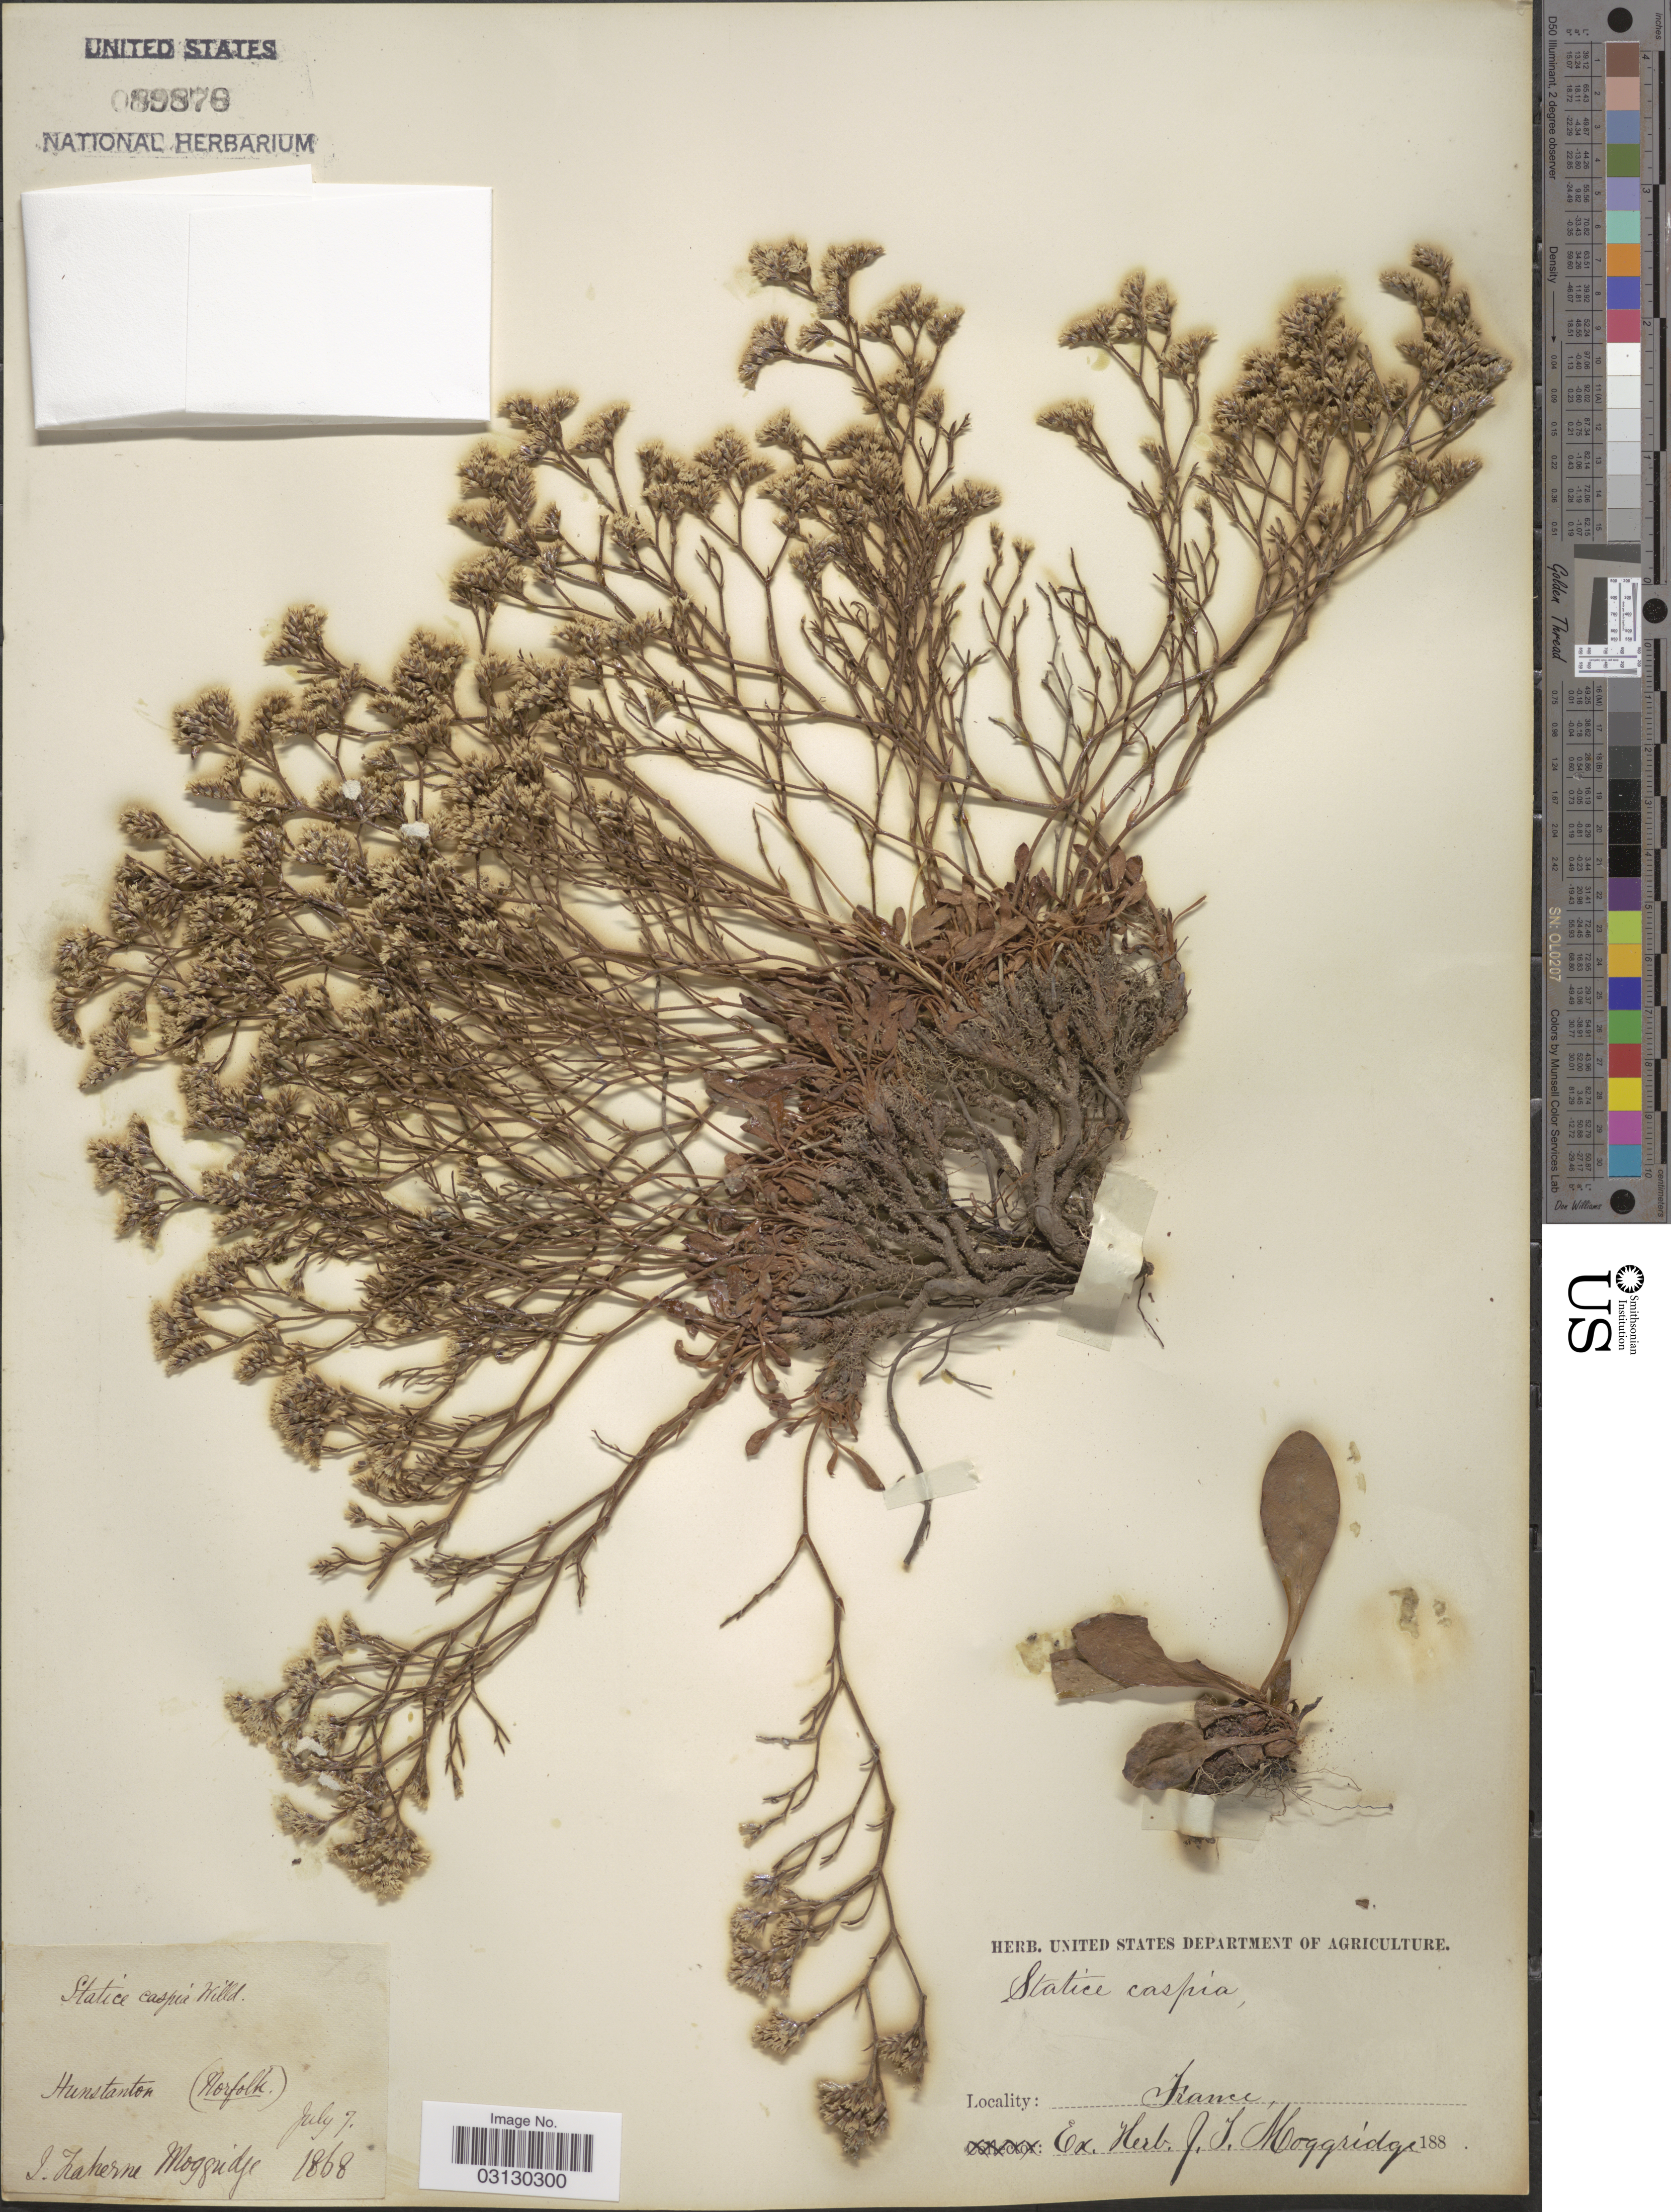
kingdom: Plantae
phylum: Tracheophyta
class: Magnoliopsida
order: Caryophyllales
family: Plumbaginaceae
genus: Limonium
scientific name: Limonium caspium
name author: (Willd.) P. Fourn.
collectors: J. T. Moggridge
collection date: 1868-07-07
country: France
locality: Hunstanton (Norfolk).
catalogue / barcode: US 89876